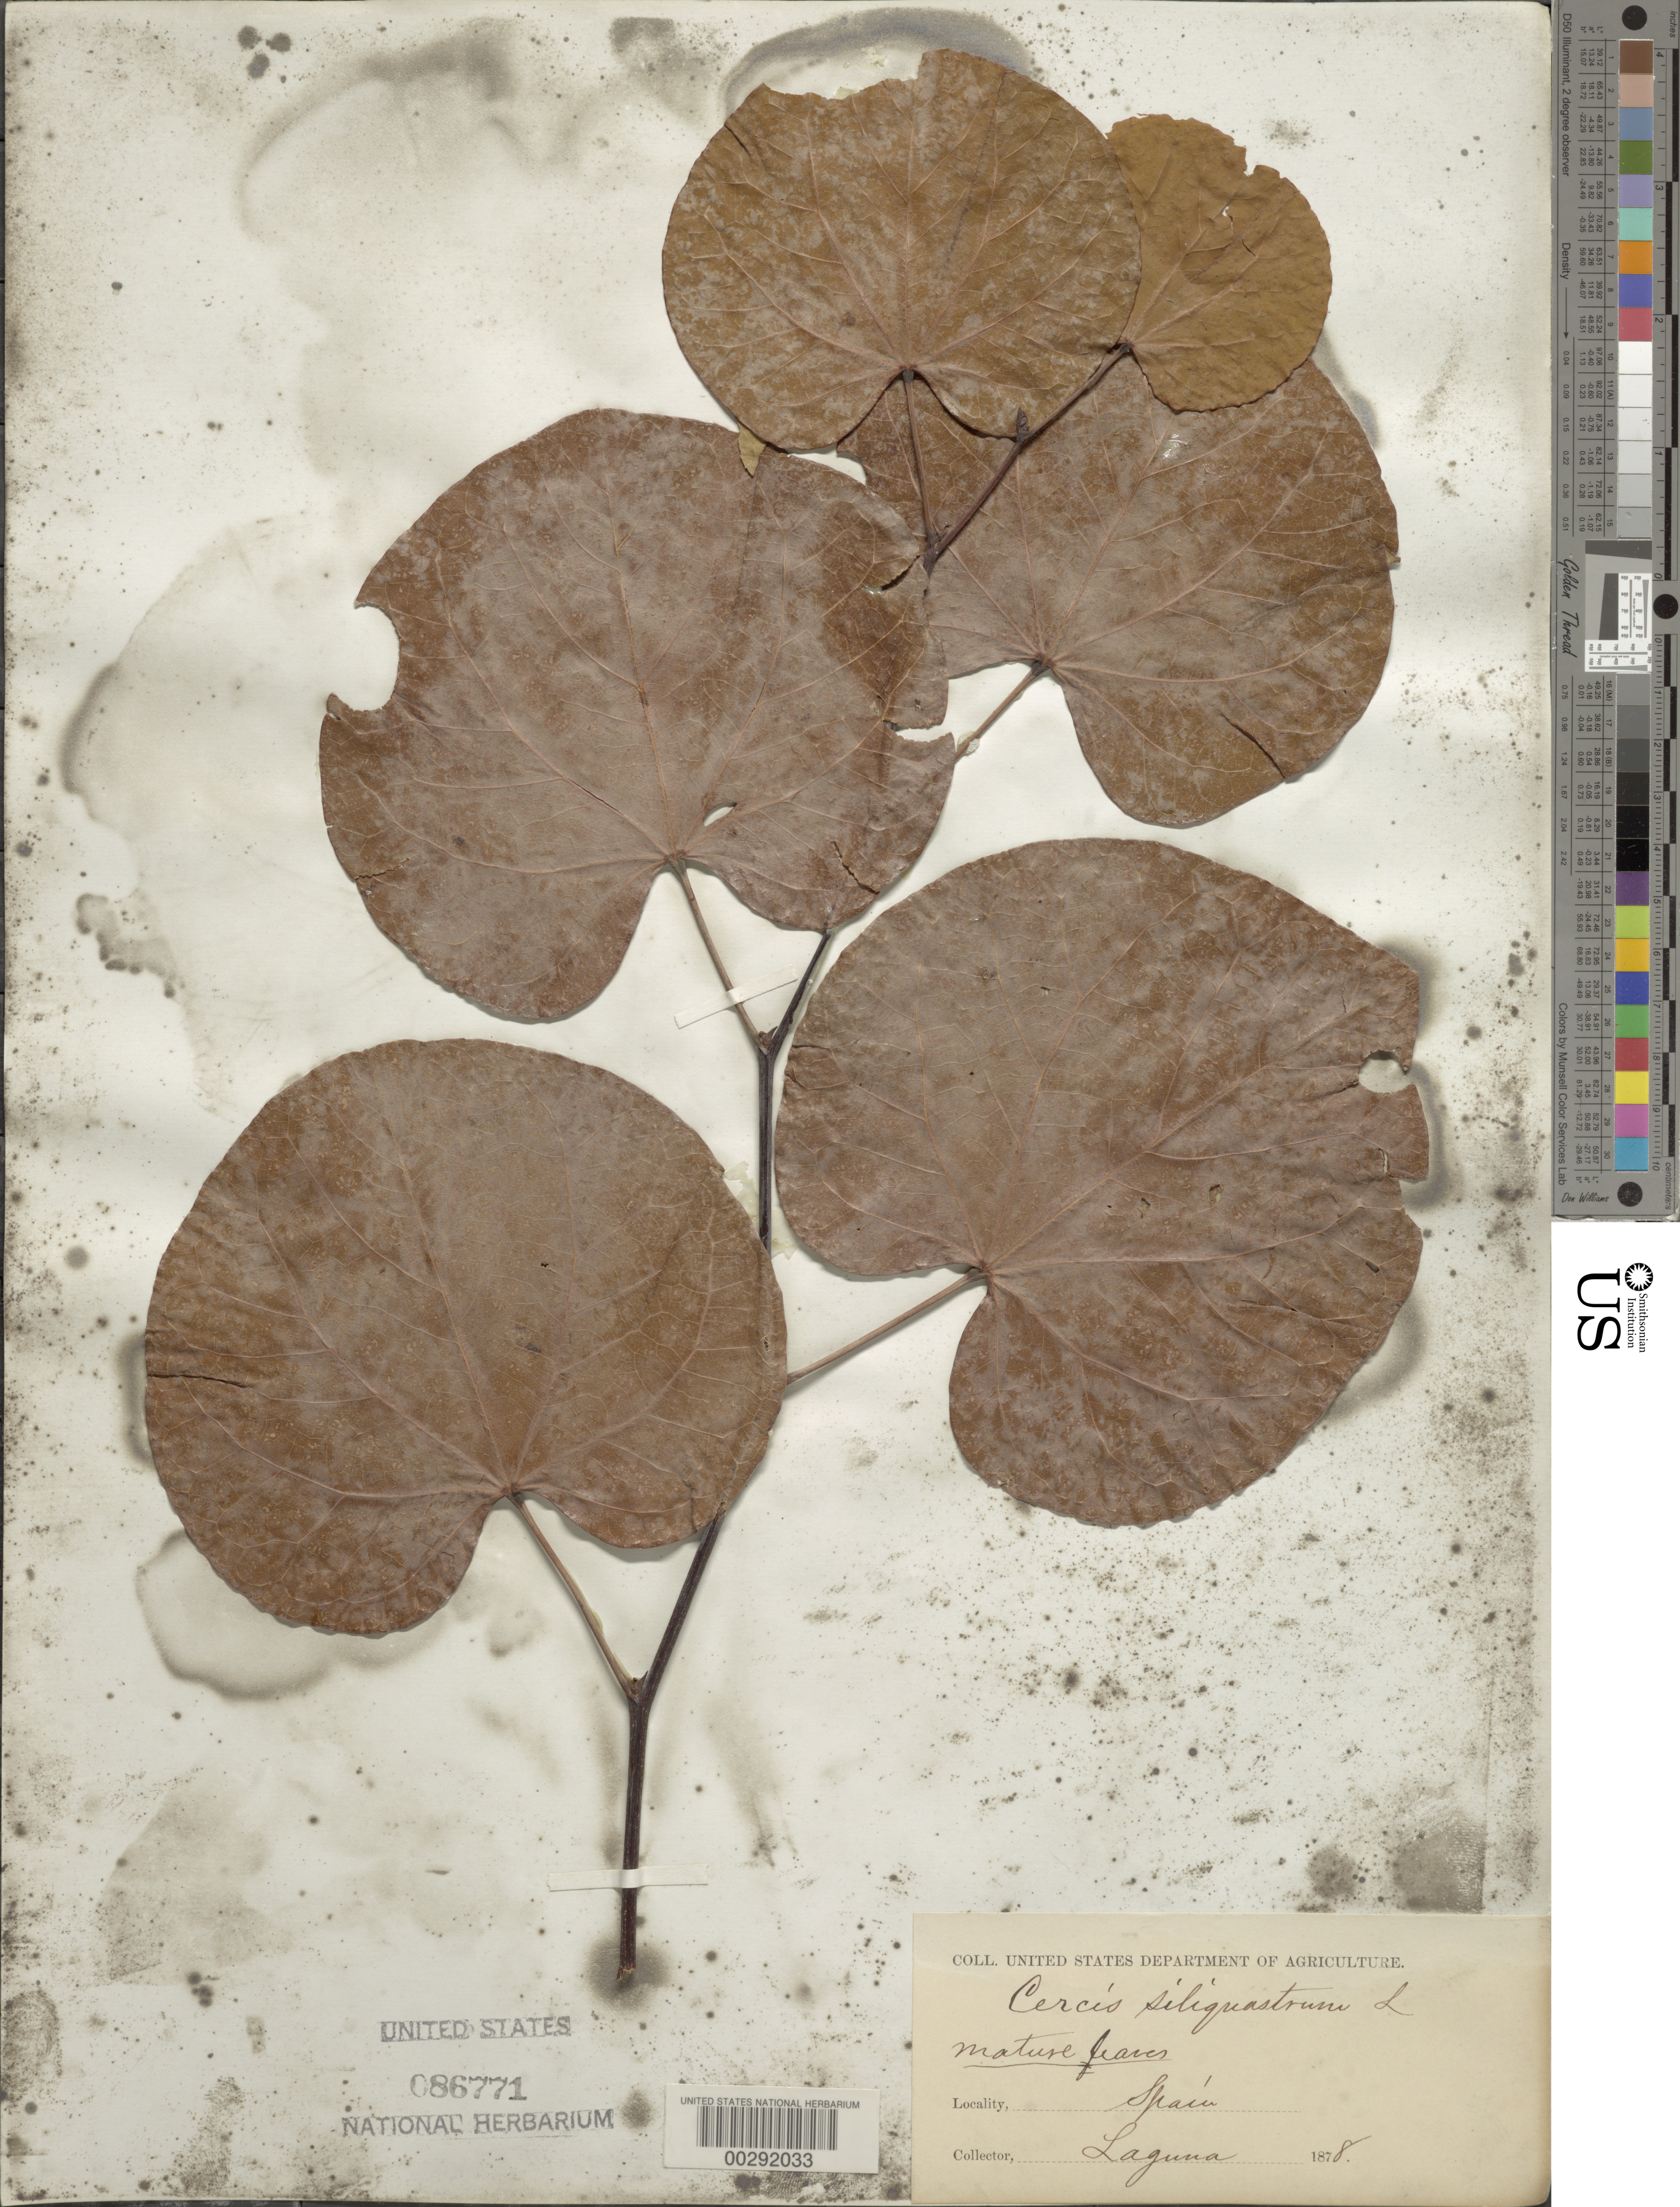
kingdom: Plantae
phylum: Tracheophyta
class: Magnoliopsida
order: Fabales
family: Fabaceae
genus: Cercis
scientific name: Cercis siliquastrum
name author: L.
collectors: -. Laguna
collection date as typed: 1878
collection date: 1878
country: Spain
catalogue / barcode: US 86771